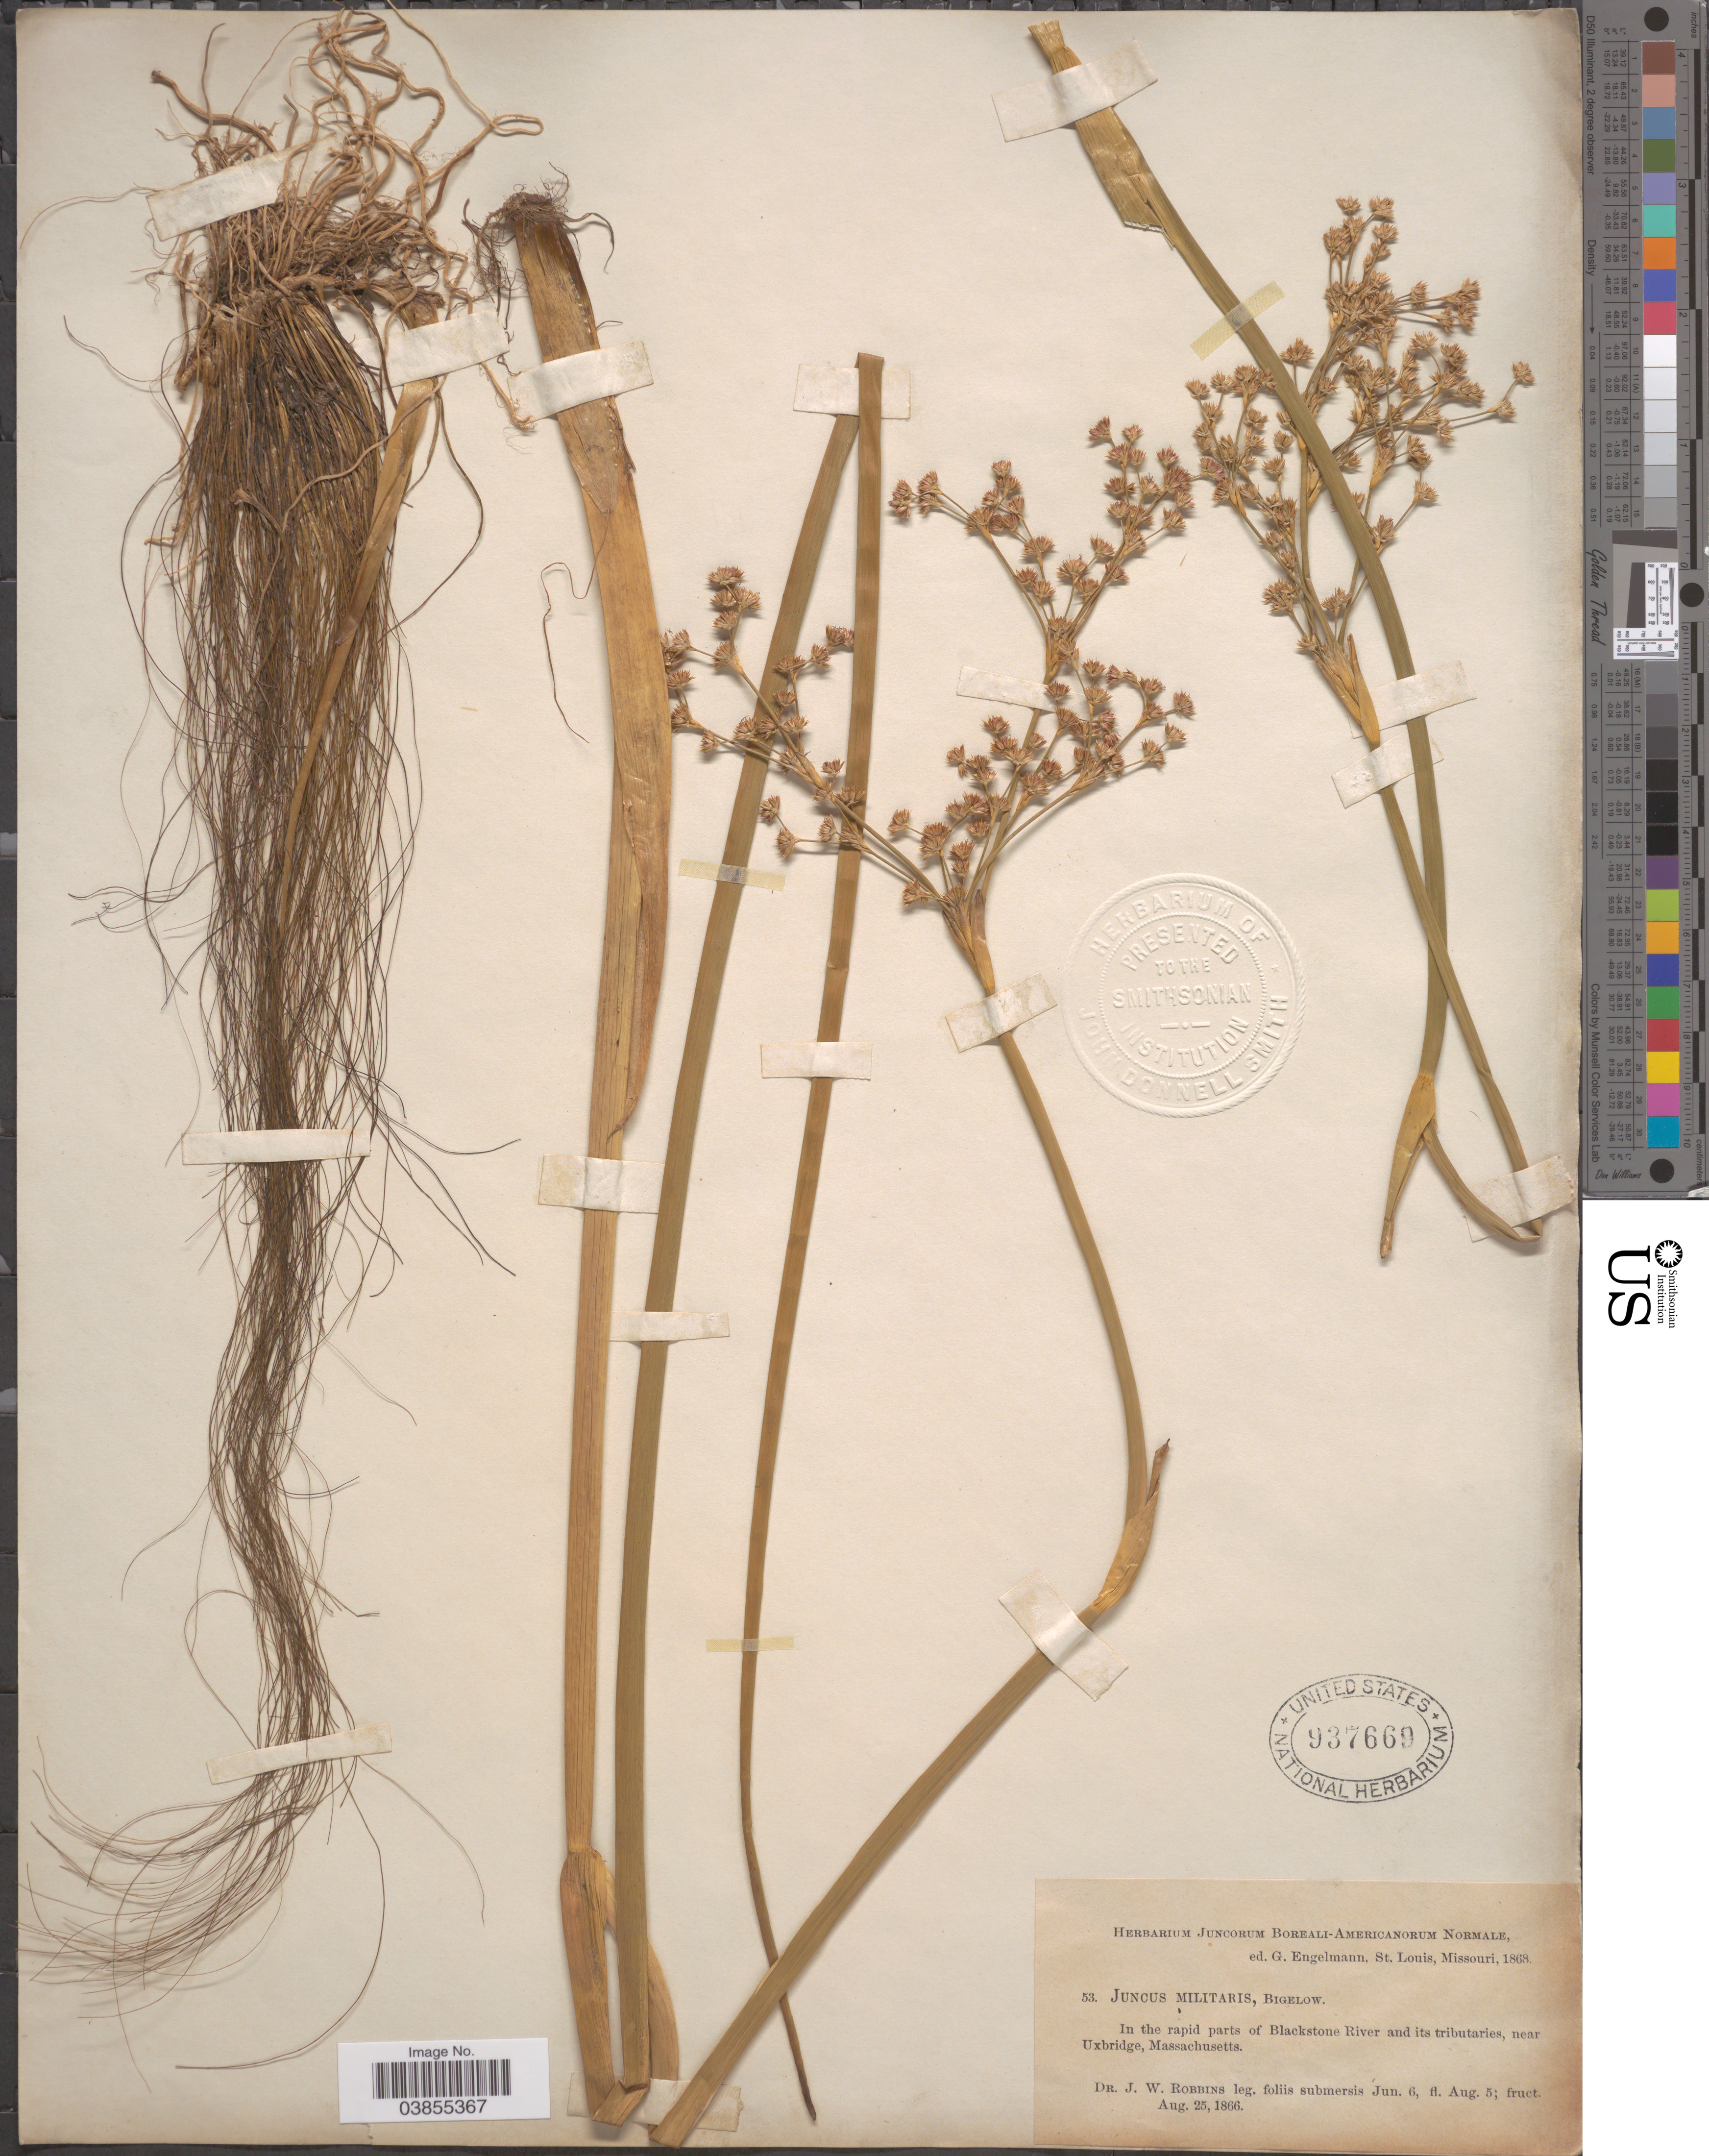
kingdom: Plantae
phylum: Tracheophyta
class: Liliopsida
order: Poales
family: Juncaceae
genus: Juncus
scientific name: Juncus militaris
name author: Bigelow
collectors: J. W. Robbins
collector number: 53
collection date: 1866-06-06/1866-08-25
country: United States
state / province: Massachusetts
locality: In the rapid parts of Blackstone River and its tributaries, near Uxbridge.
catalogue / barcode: US 937669